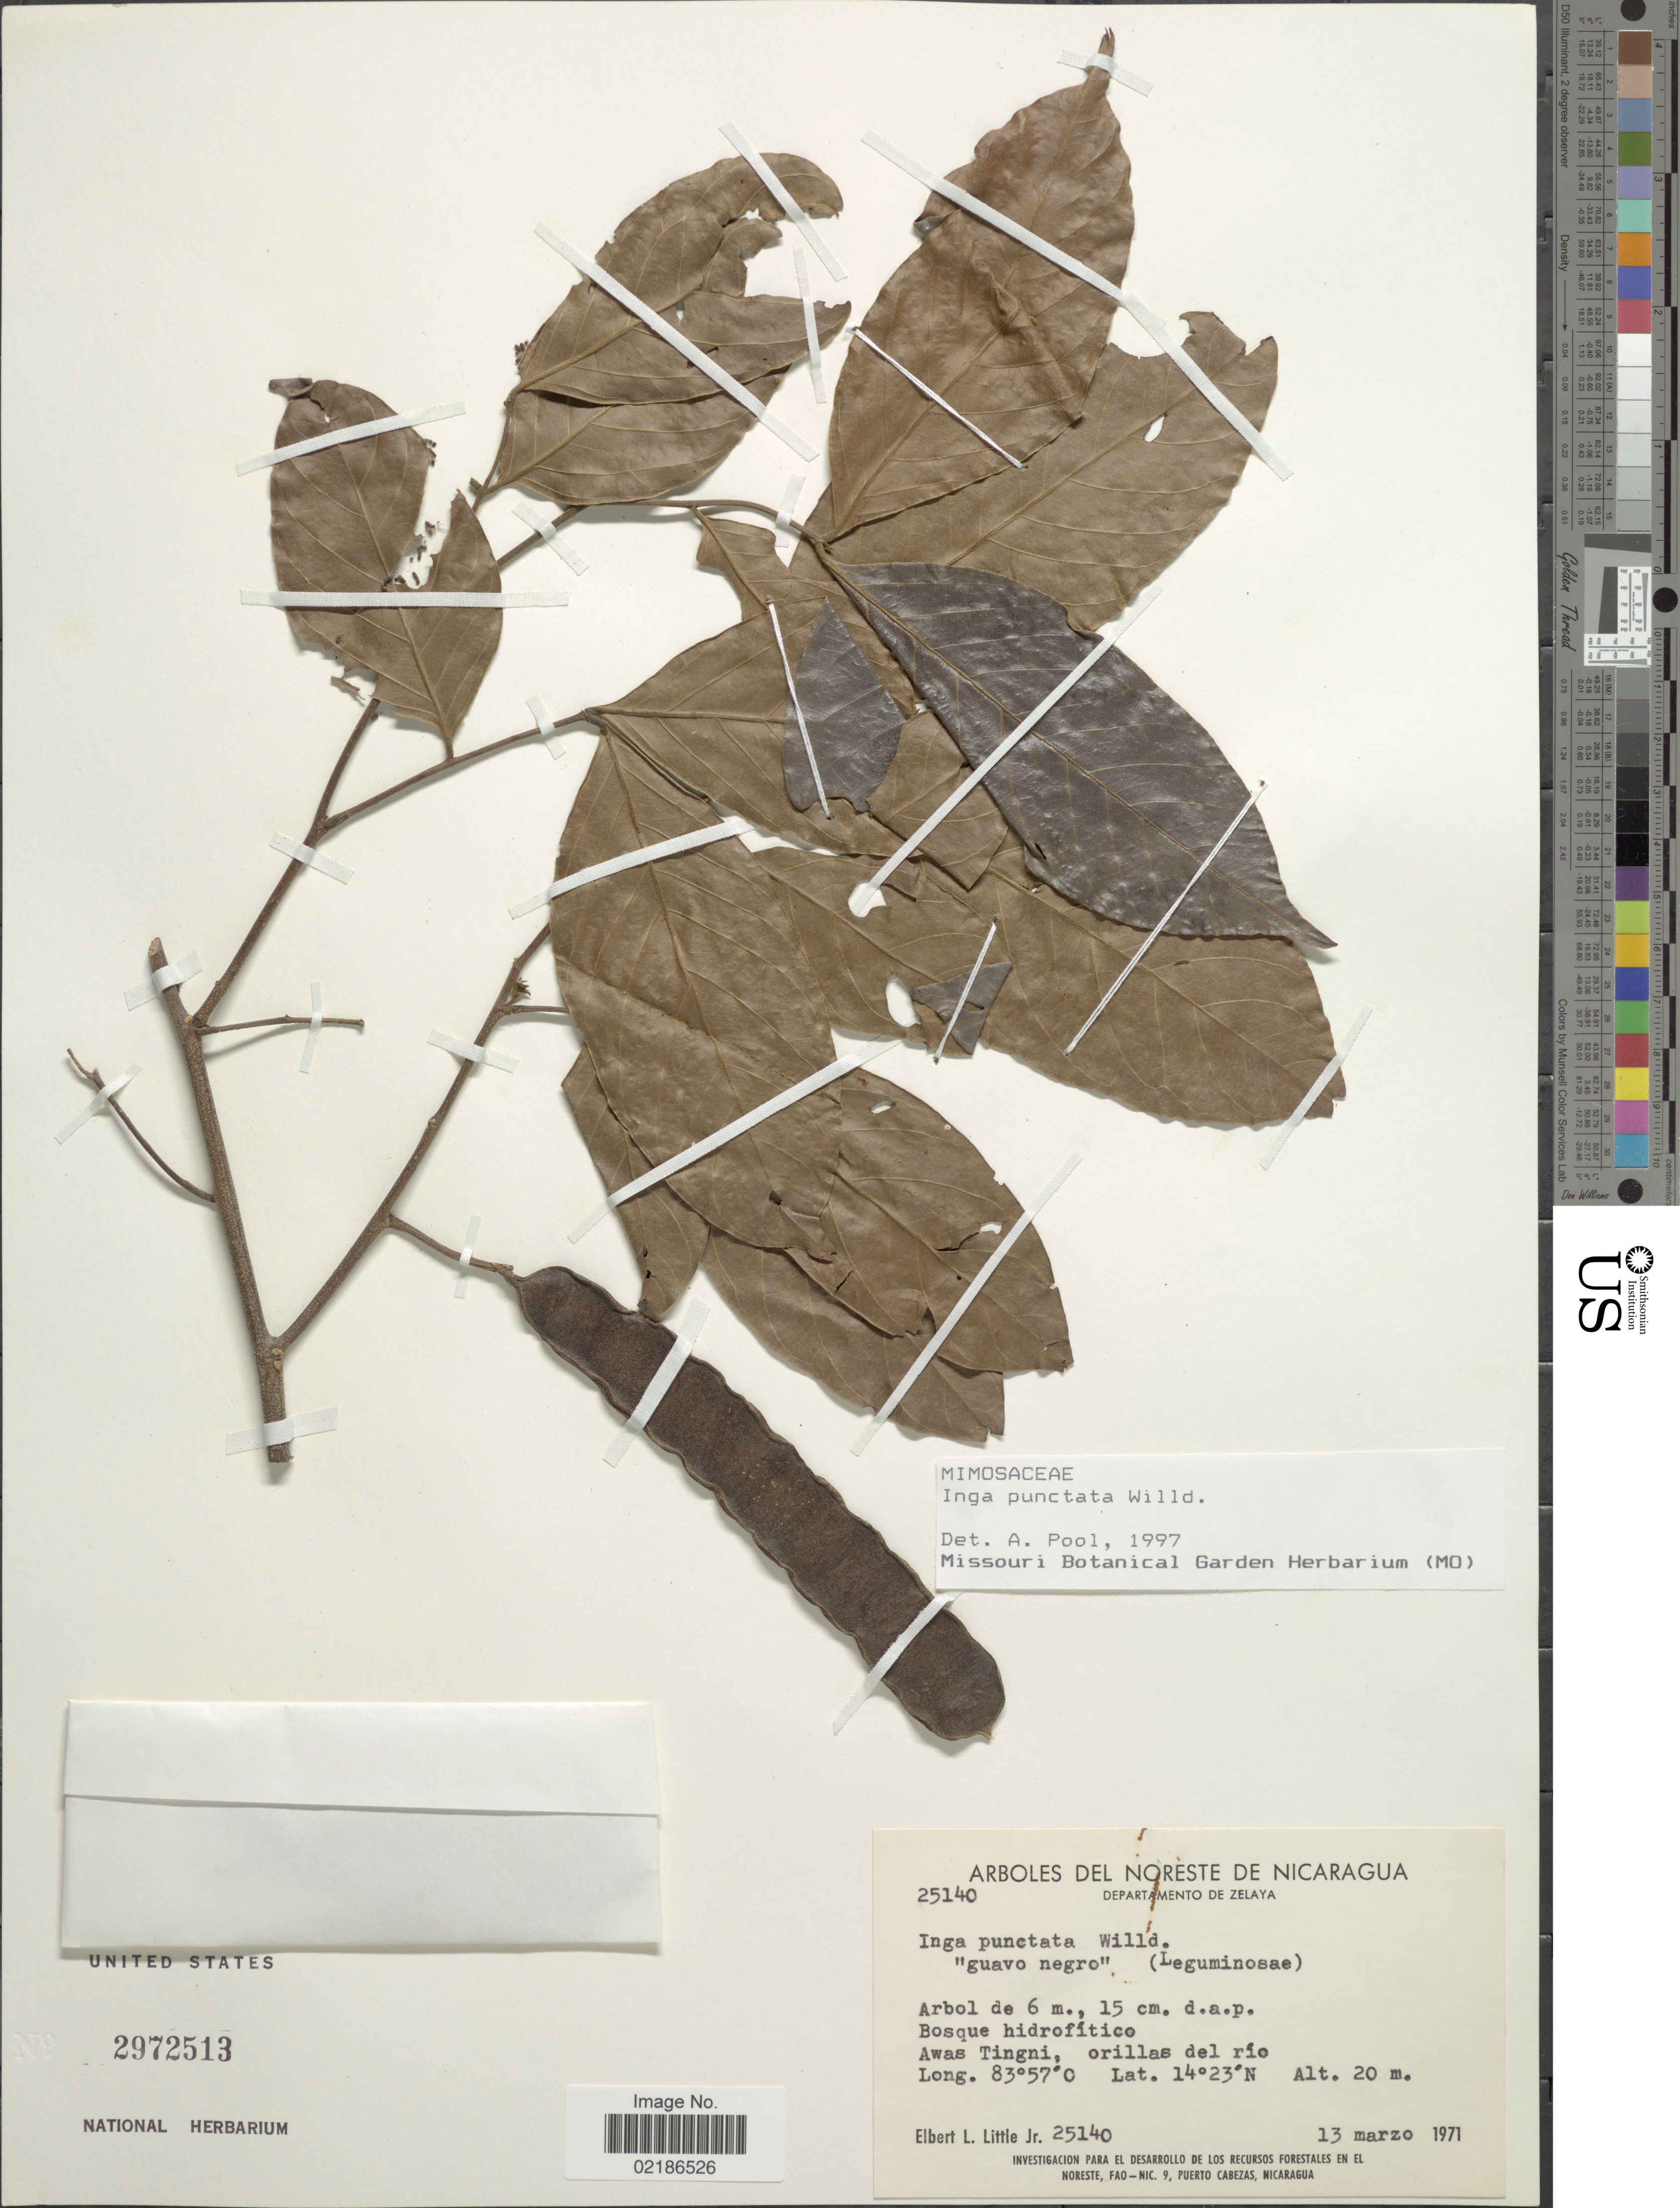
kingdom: Plantae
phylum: Tracheophyta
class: Magnoliopsida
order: Fabales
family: Fabaceae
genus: Inga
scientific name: Inga punctata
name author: Willd.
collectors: E. L. Little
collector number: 25140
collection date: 1971-03-13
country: Nicaragua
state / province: Atlantico Norte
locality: Nordeste de Nicaragua, Departamento de Zelaya, Awas Tingni, orillas del rio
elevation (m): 20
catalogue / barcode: US 2972513